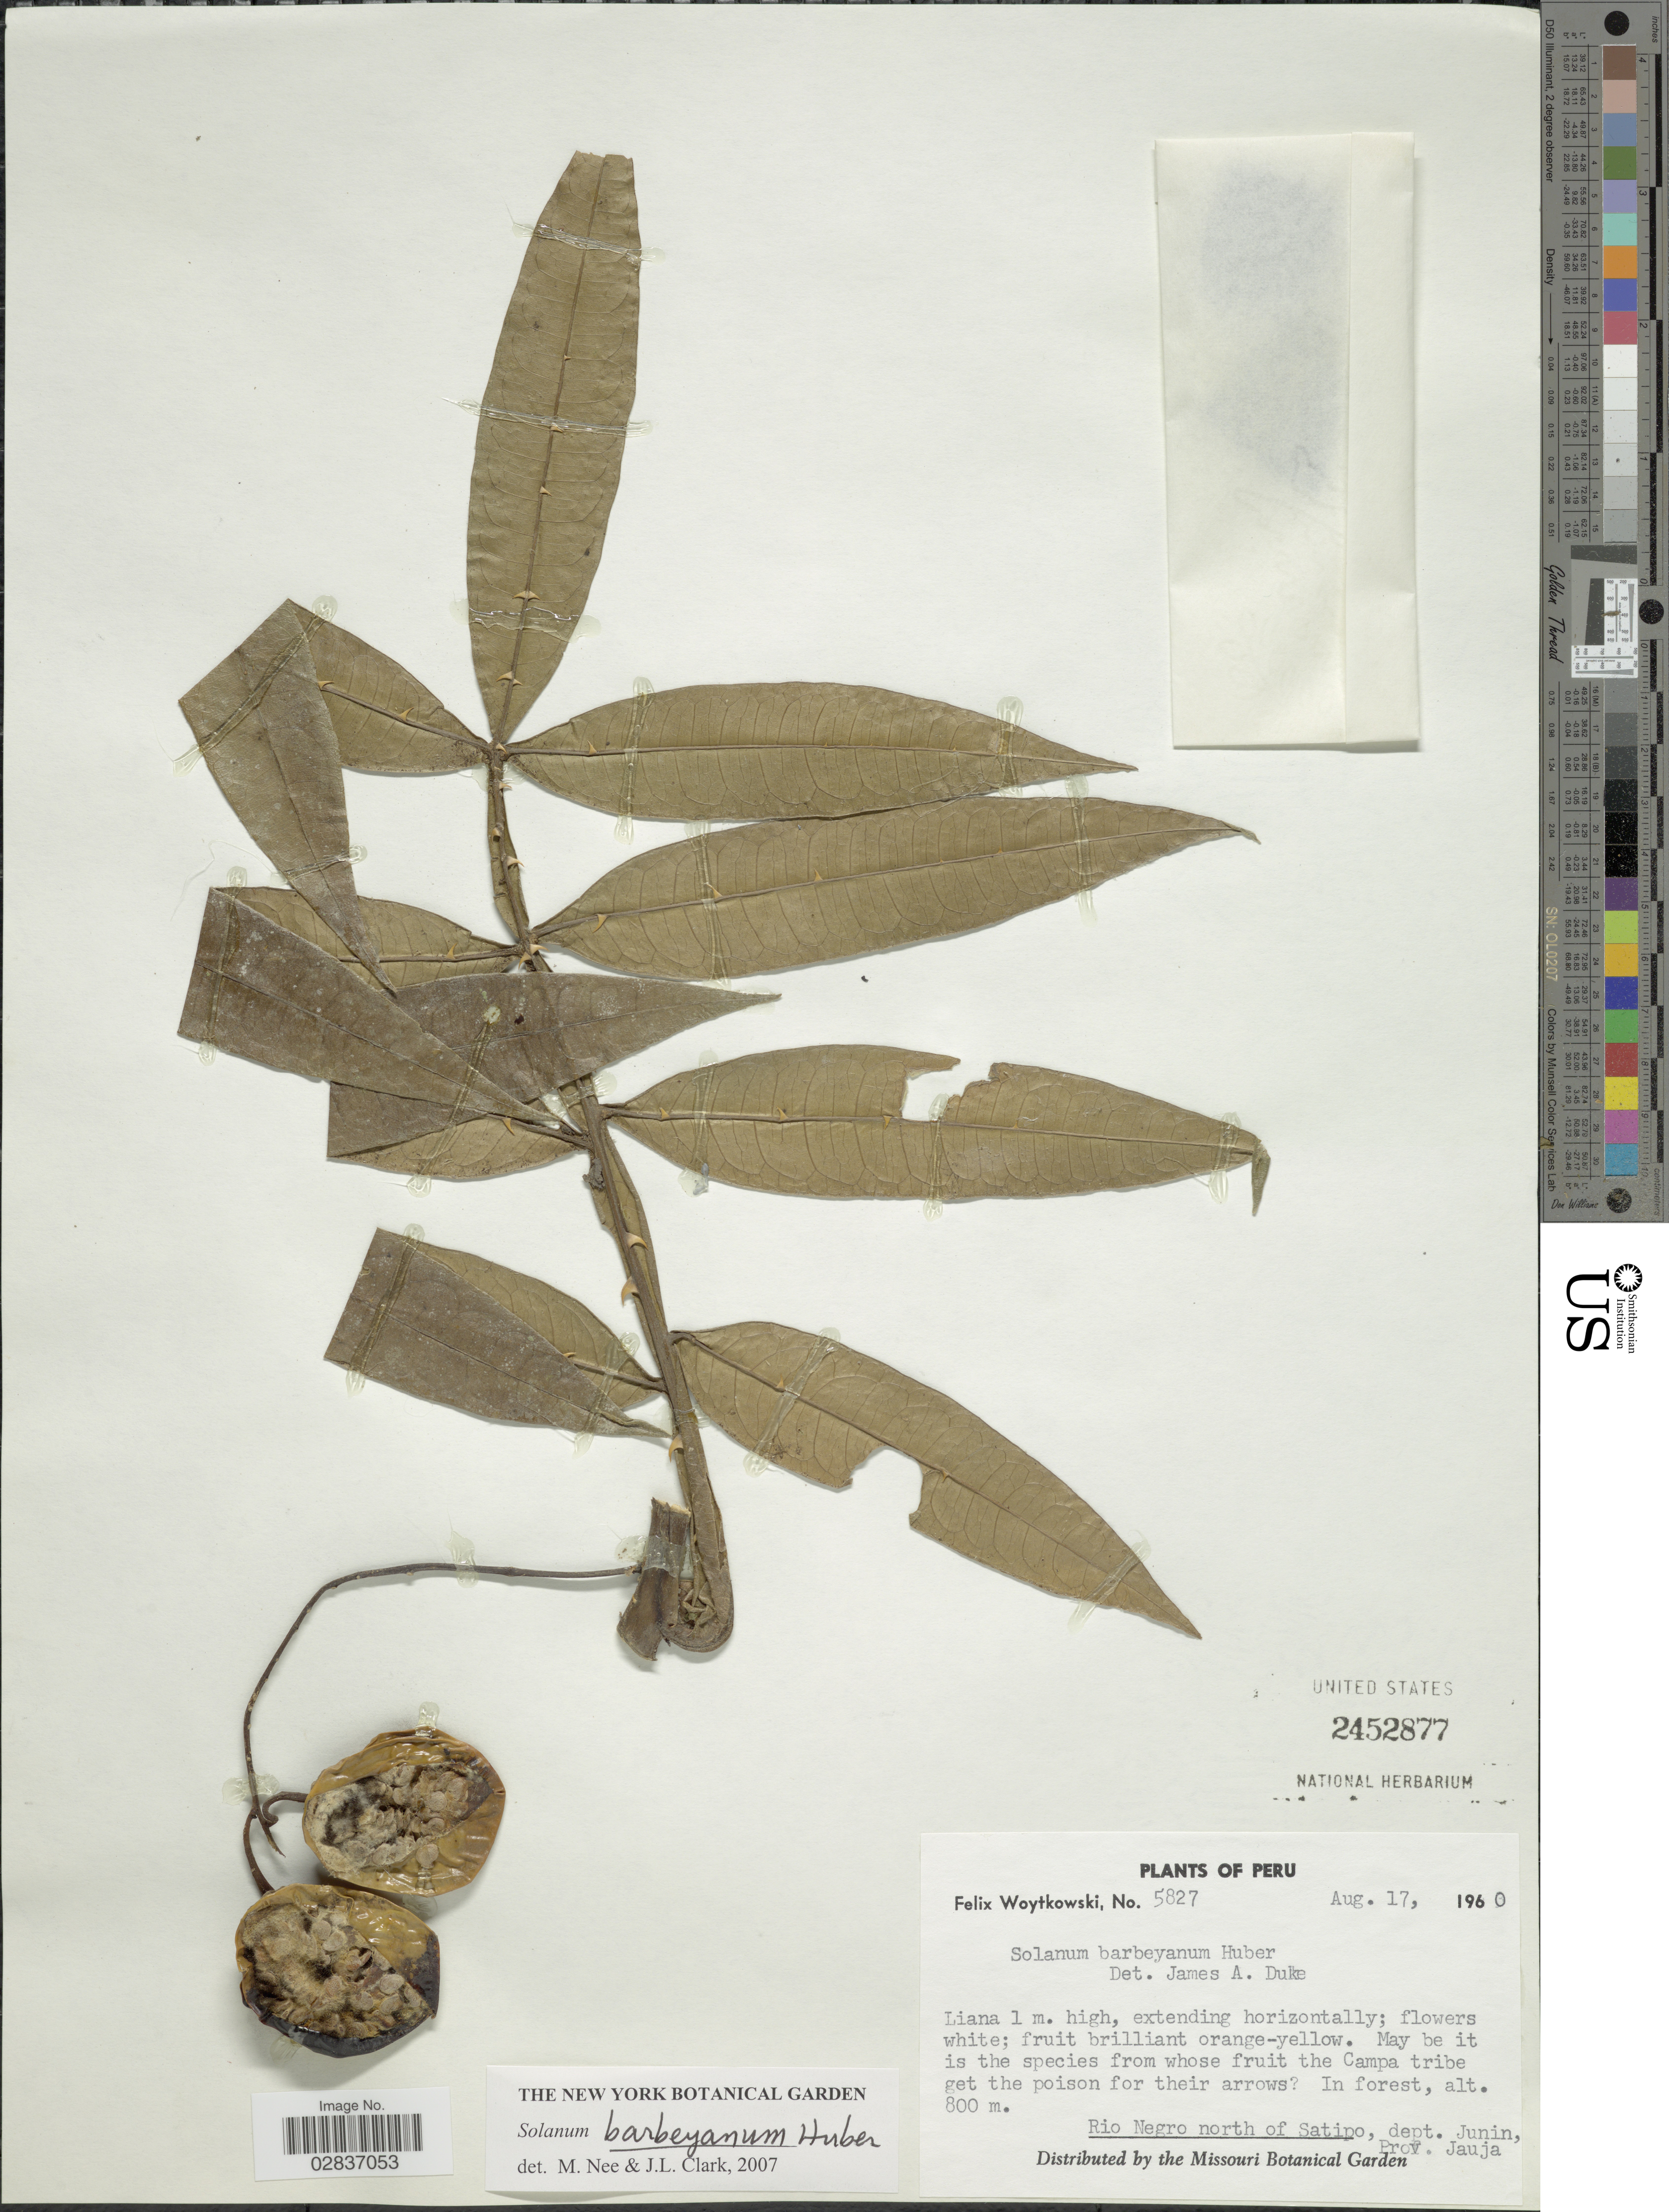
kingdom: Plantae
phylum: Tracheophyta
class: Magnoliopsida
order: Solanales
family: Solanaceae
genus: Solanum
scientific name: Solanum barbeyanum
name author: Huber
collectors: F. Woytkowski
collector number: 5827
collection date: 1960-08-17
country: Peru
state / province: Junín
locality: Rio Negro north of Satipo, dept. Junin, Prov. Jauja.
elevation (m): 800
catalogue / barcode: US 2452877